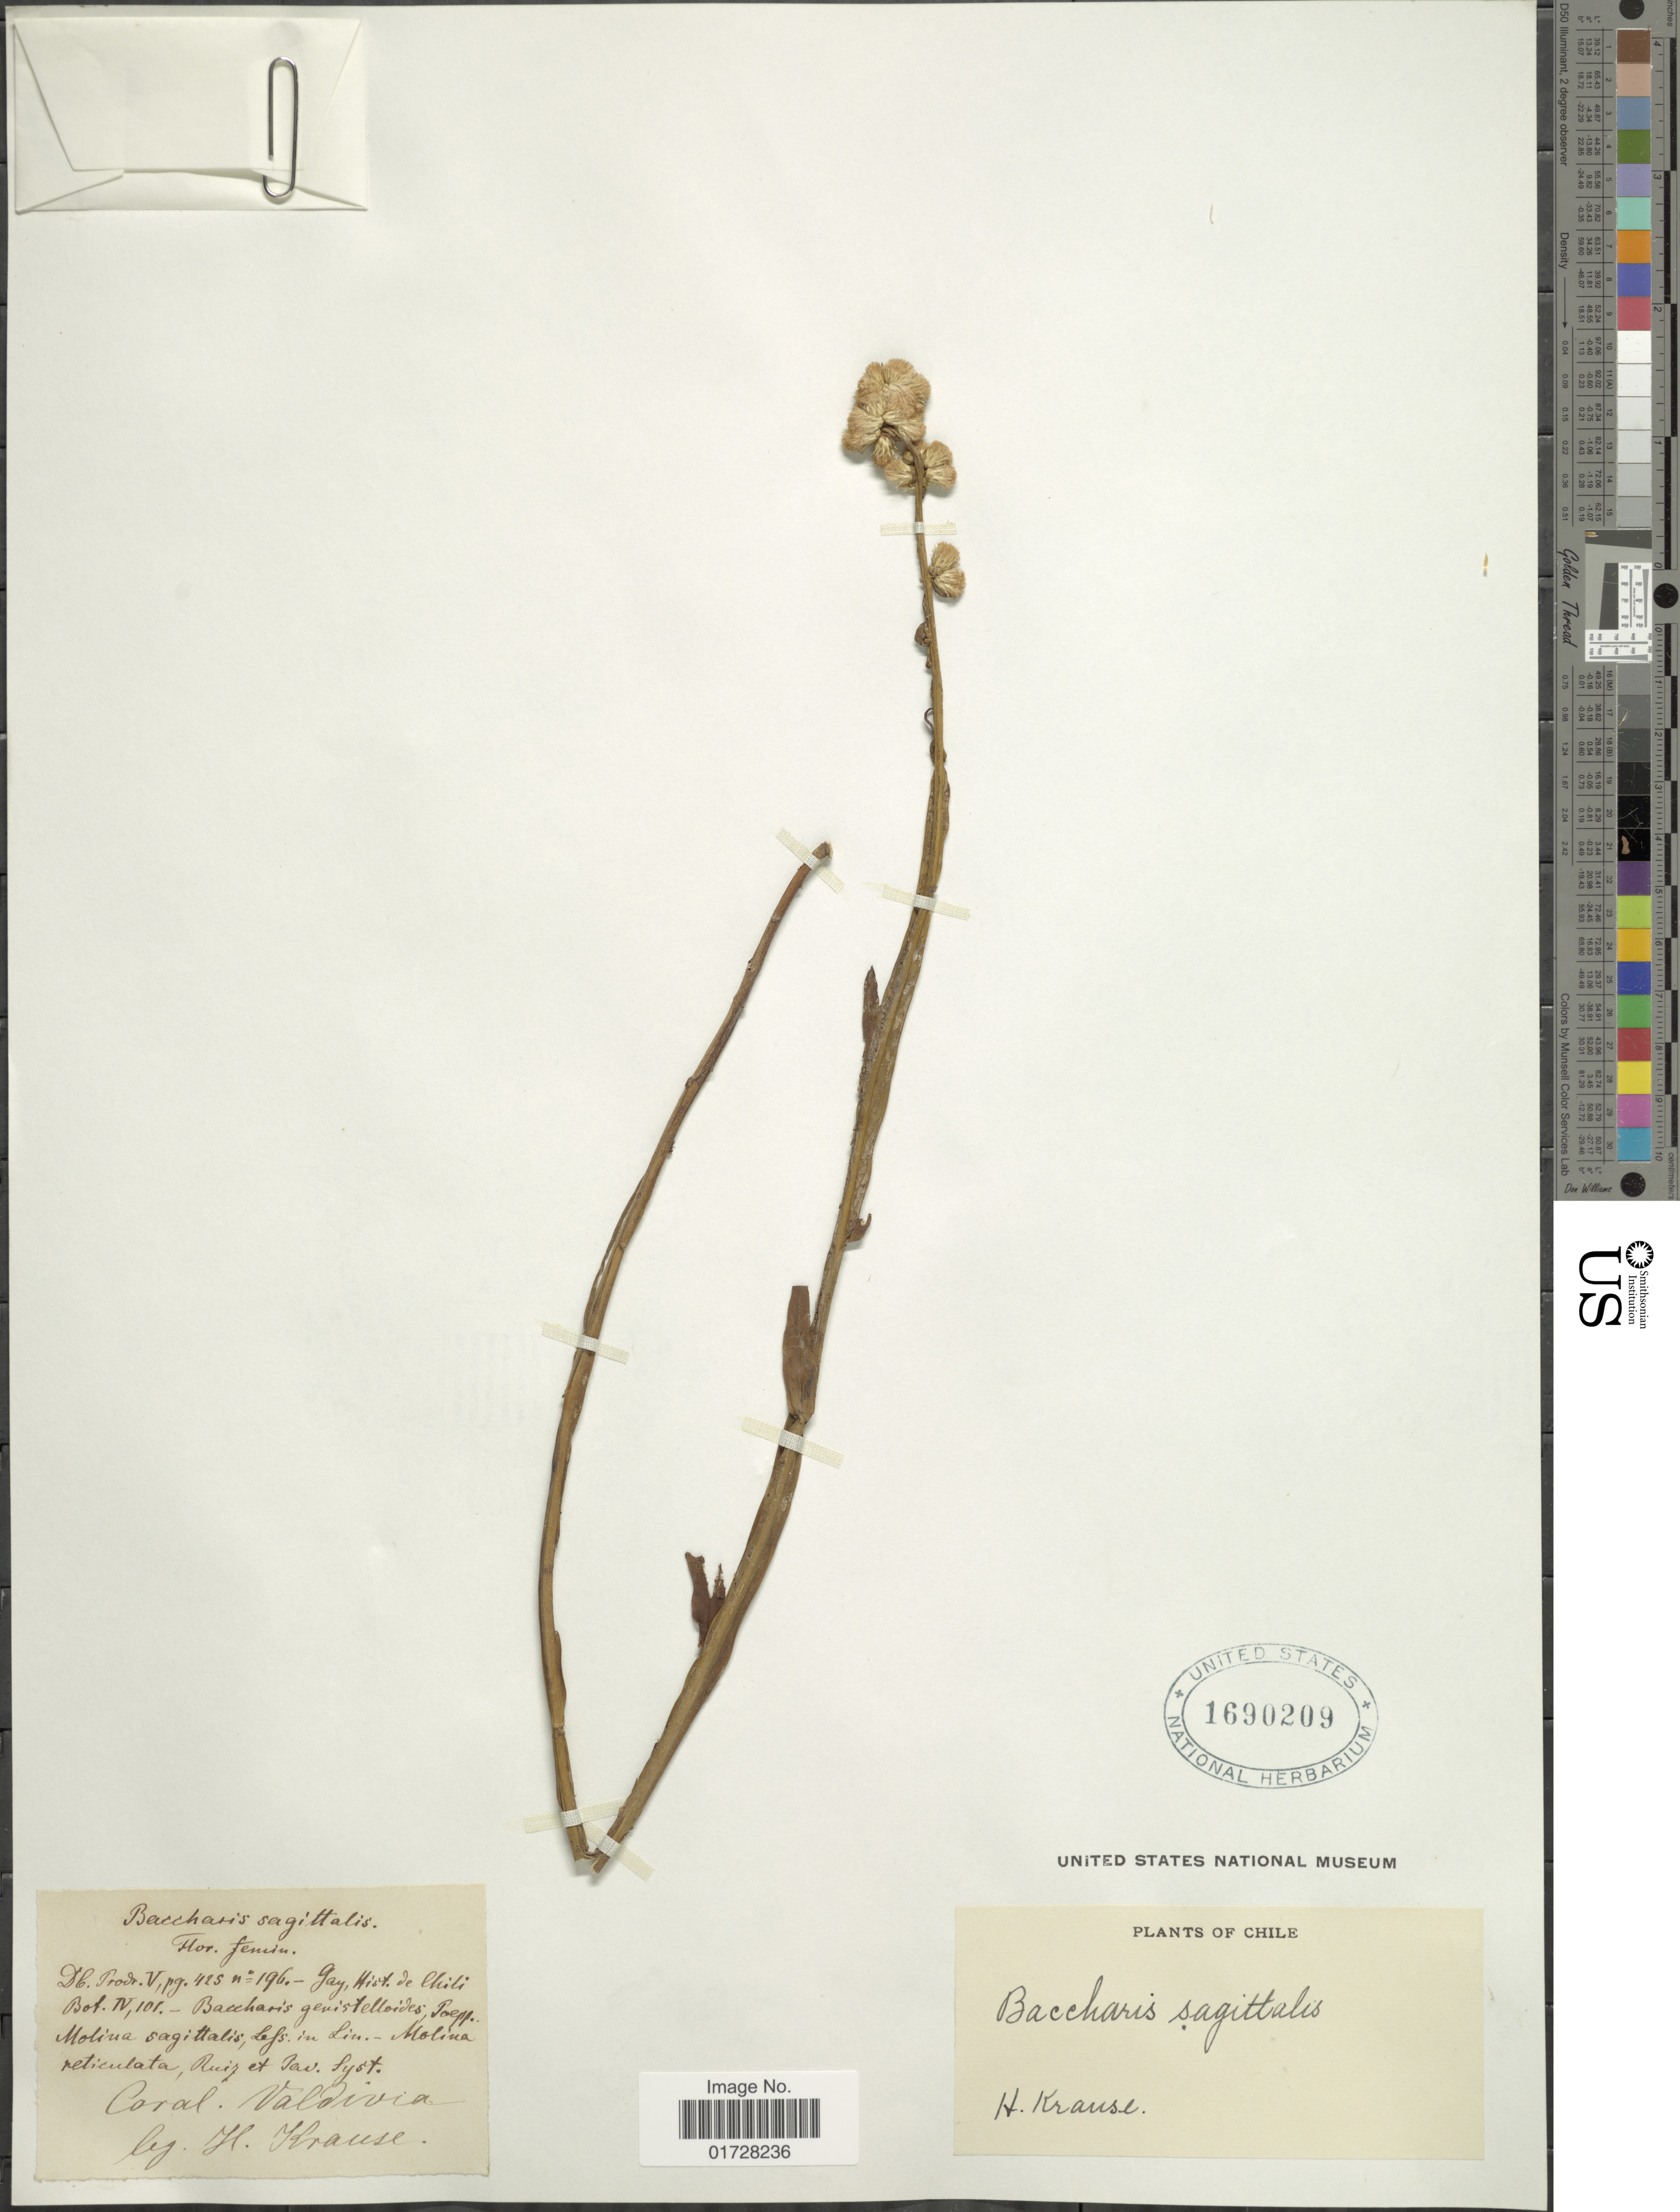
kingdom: Plantae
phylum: Tracheophyta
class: Magnoliopsida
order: Asterales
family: Asteraceae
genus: Baccharis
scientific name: Baccharis sagittalis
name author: (Less.) DC.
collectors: H. Krause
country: Chile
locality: Coral, Valdivia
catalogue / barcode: US 1690209